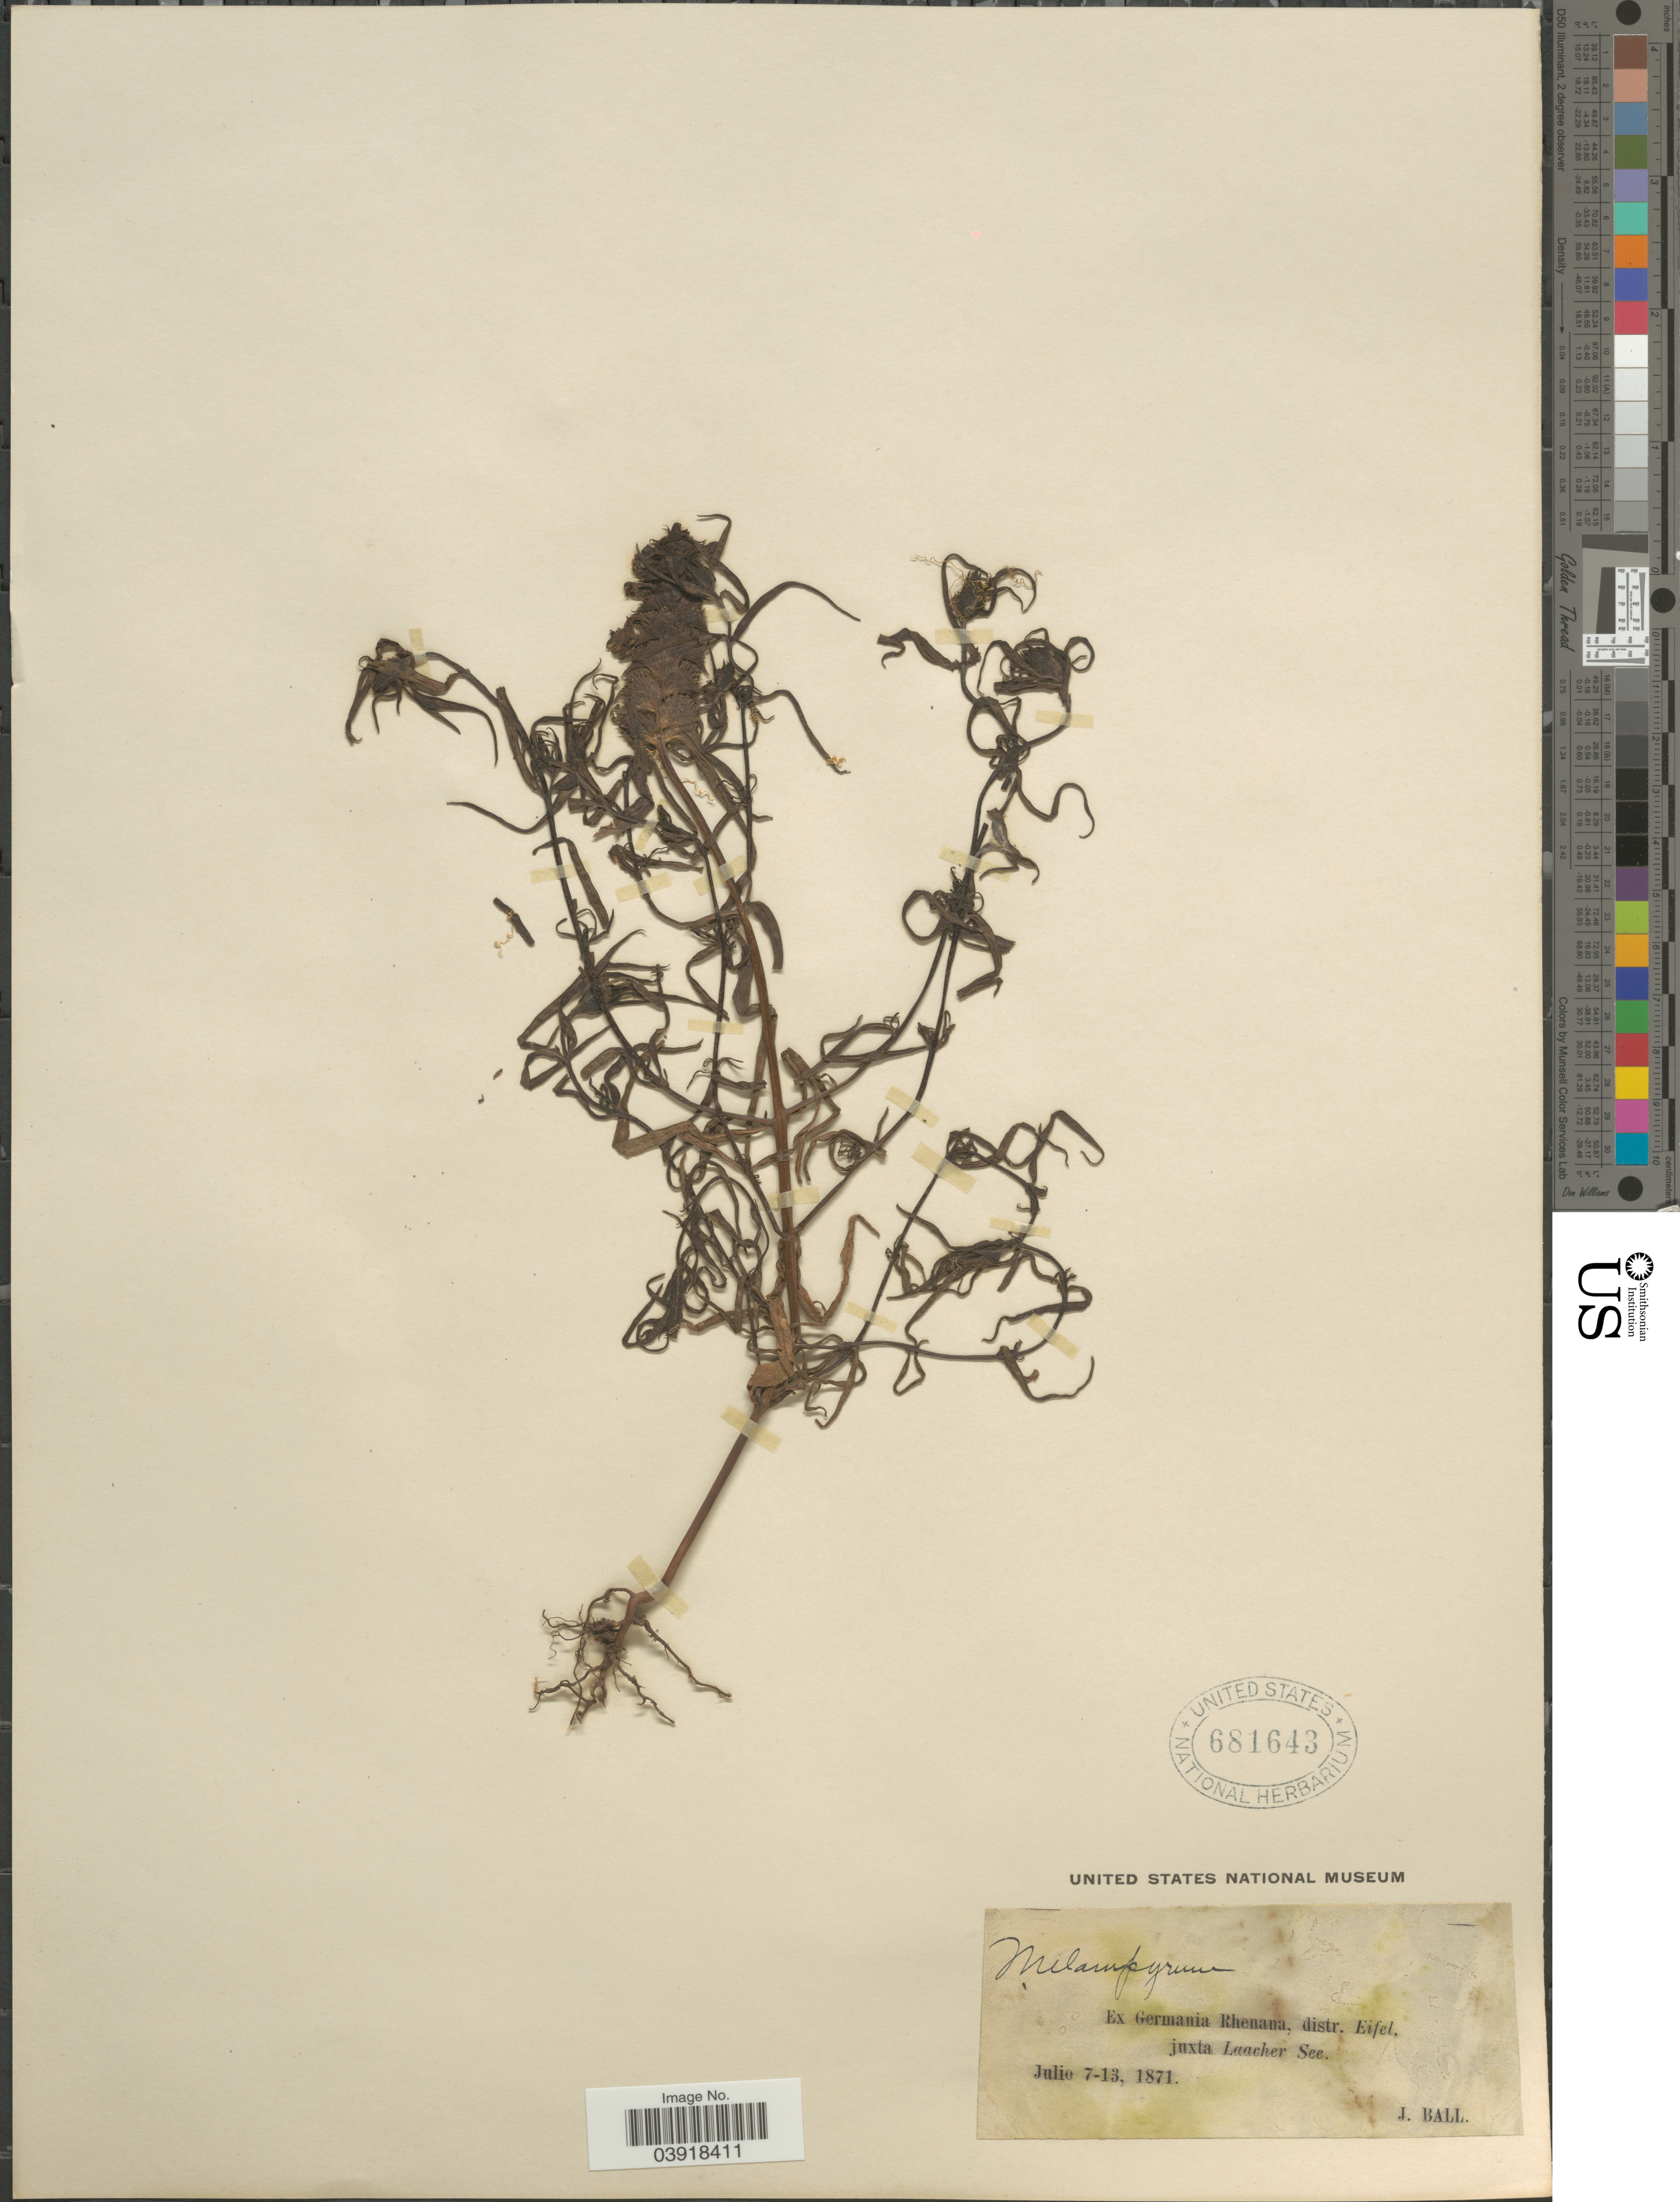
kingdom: Plantae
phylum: Tracheophyta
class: Magnoliopsida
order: Lamiales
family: Orobanchaceae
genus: Melampyrum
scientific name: Melampyrum sp.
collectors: J. Ball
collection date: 1871-07-07/1871-07-13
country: Germany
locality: Ex Germania Rhenana, distr. Eifel, juxta Laacher See.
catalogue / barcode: US 681643